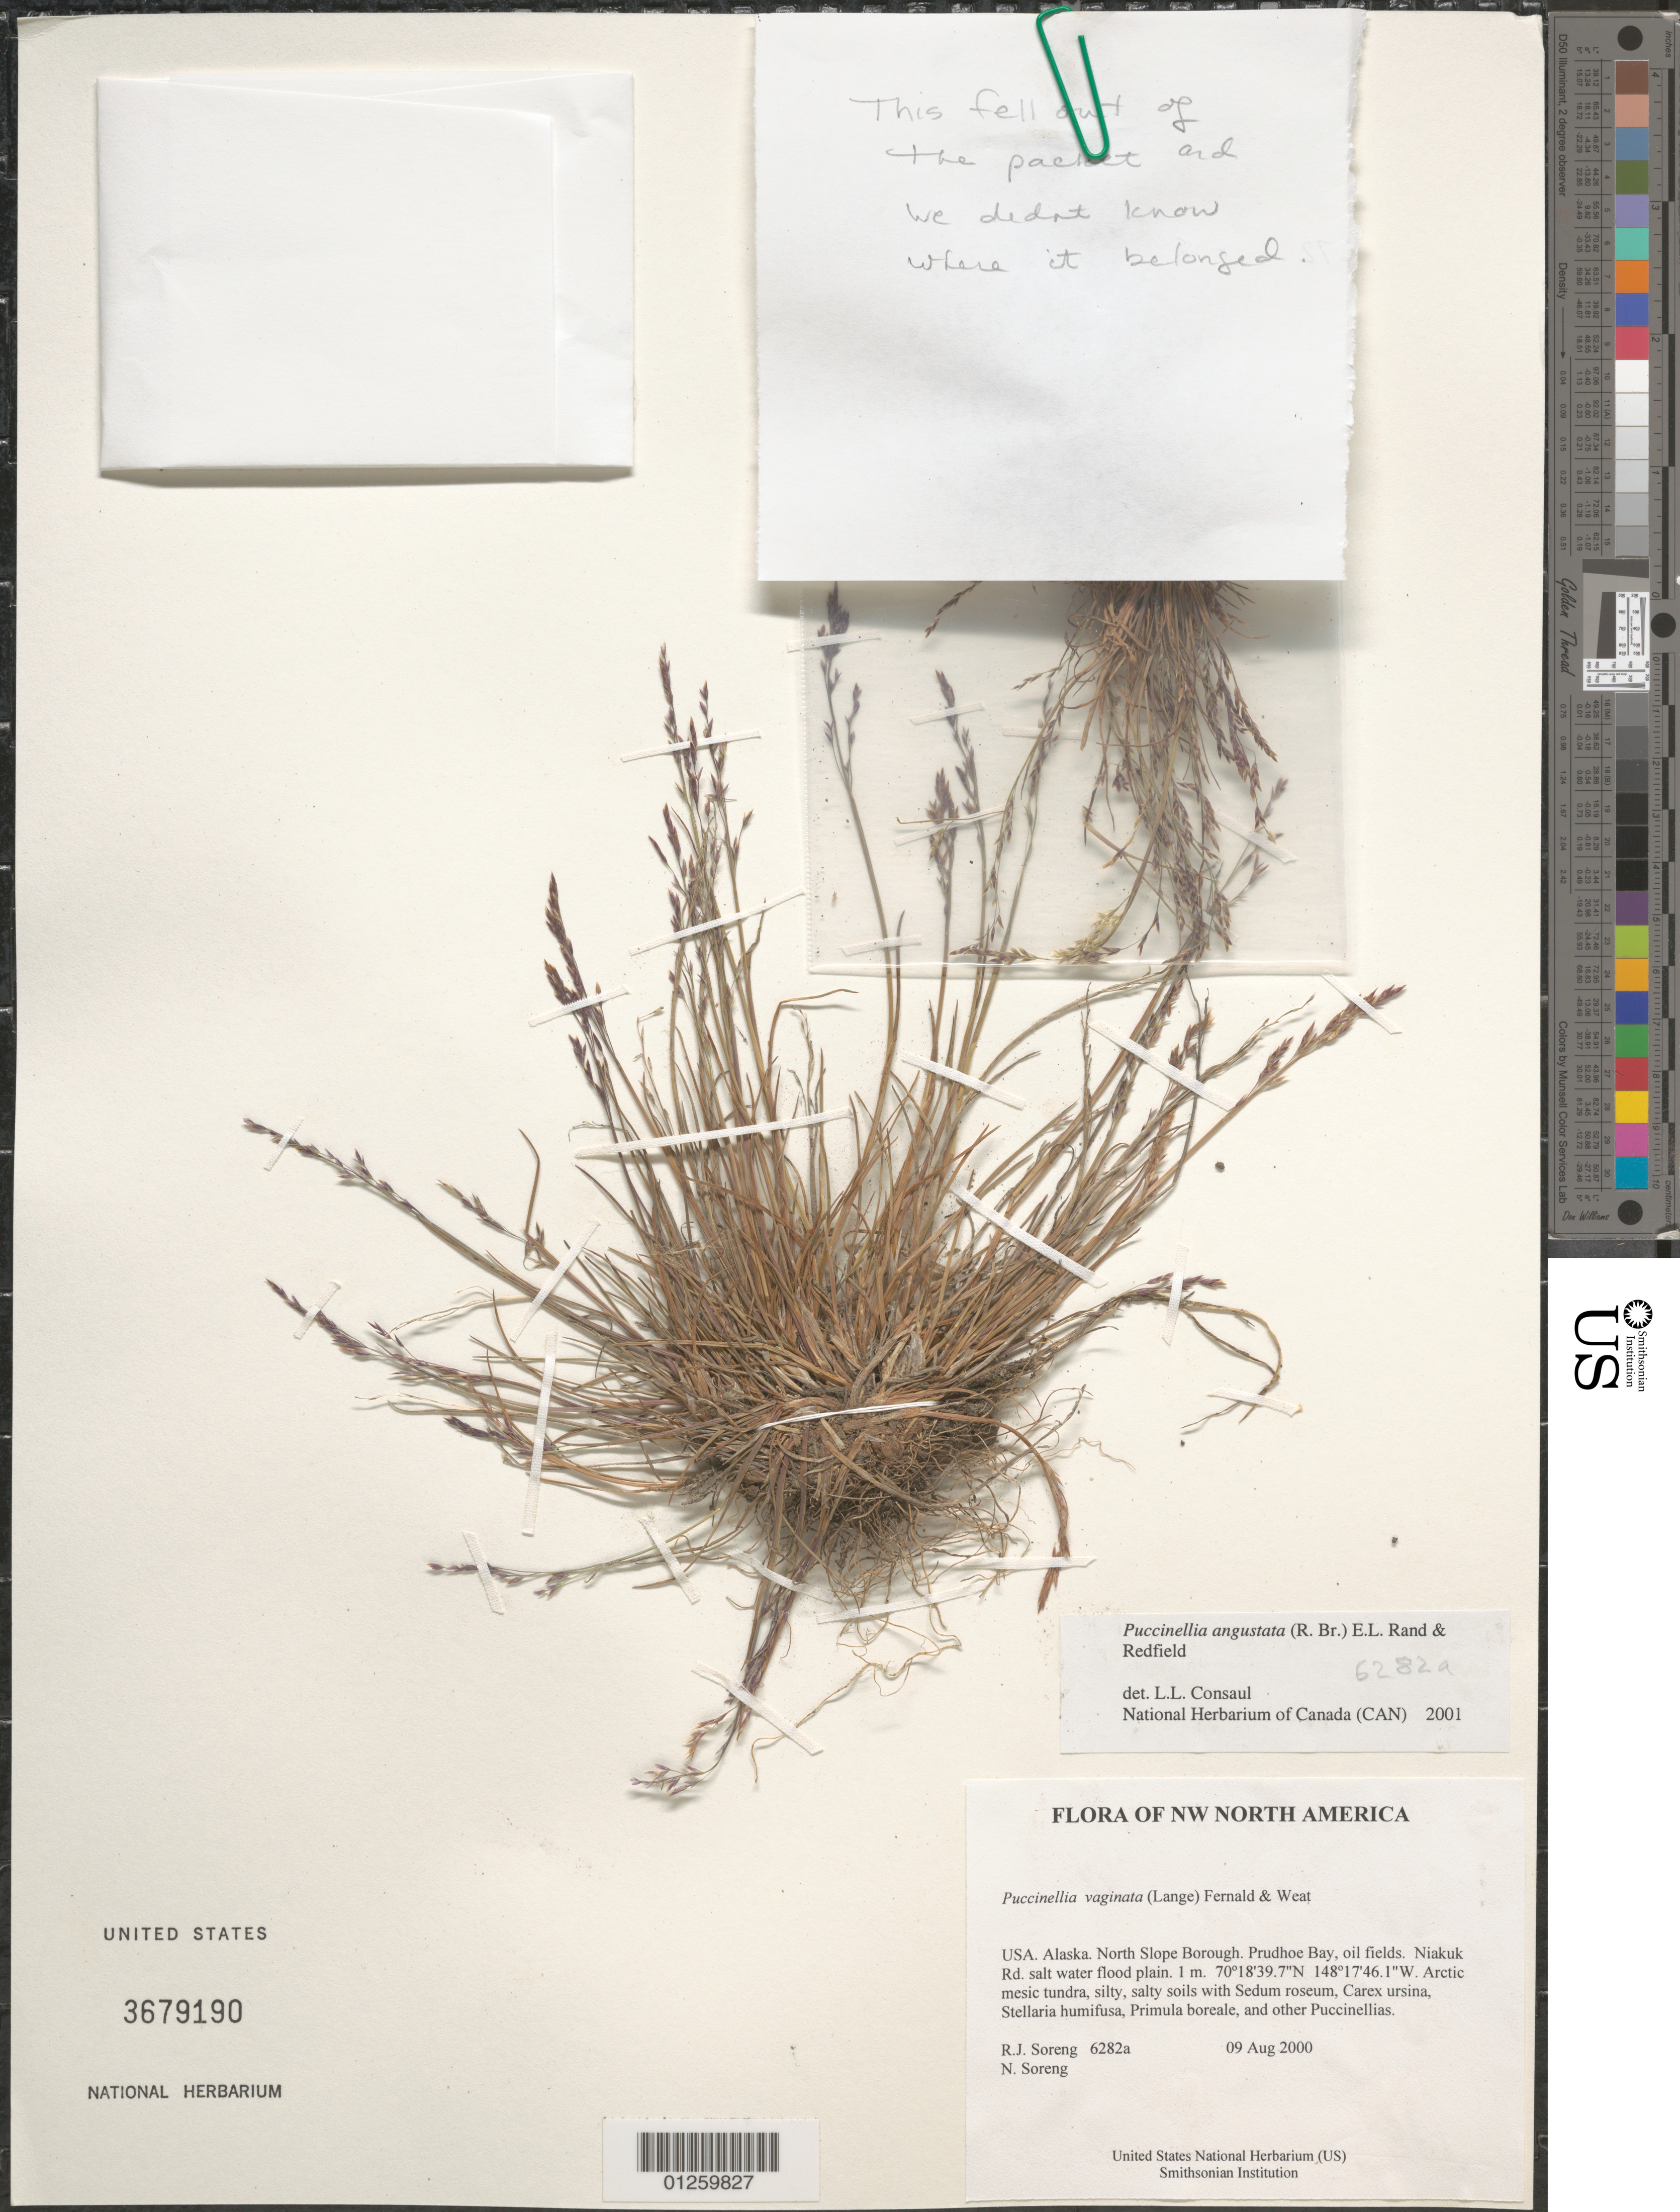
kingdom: Plantae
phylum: Tracheophyta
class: Liliopsida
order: Poales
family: Poaceae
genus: Puccinellia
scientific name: Puccinellia angustata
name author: (R. Br.) Nash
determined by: Consaul, L. L., (CAN)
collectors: R. J. Soreng & N. L. Soreng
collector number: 6282-1a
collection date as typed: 09 Aug 2000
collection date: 2000-08-09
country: United States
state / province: Alaska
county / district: North Slope Borough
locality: Prudhoe Bay, oil fields. Niakuk Rd. salt water flood plain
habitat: Arctic mesic tundra, silty, salty soils with Sedum roseum, Carex ursina, Stellaria humifusa, Primula boreale, and other Pucci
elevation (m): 1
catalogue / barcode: US 3679190